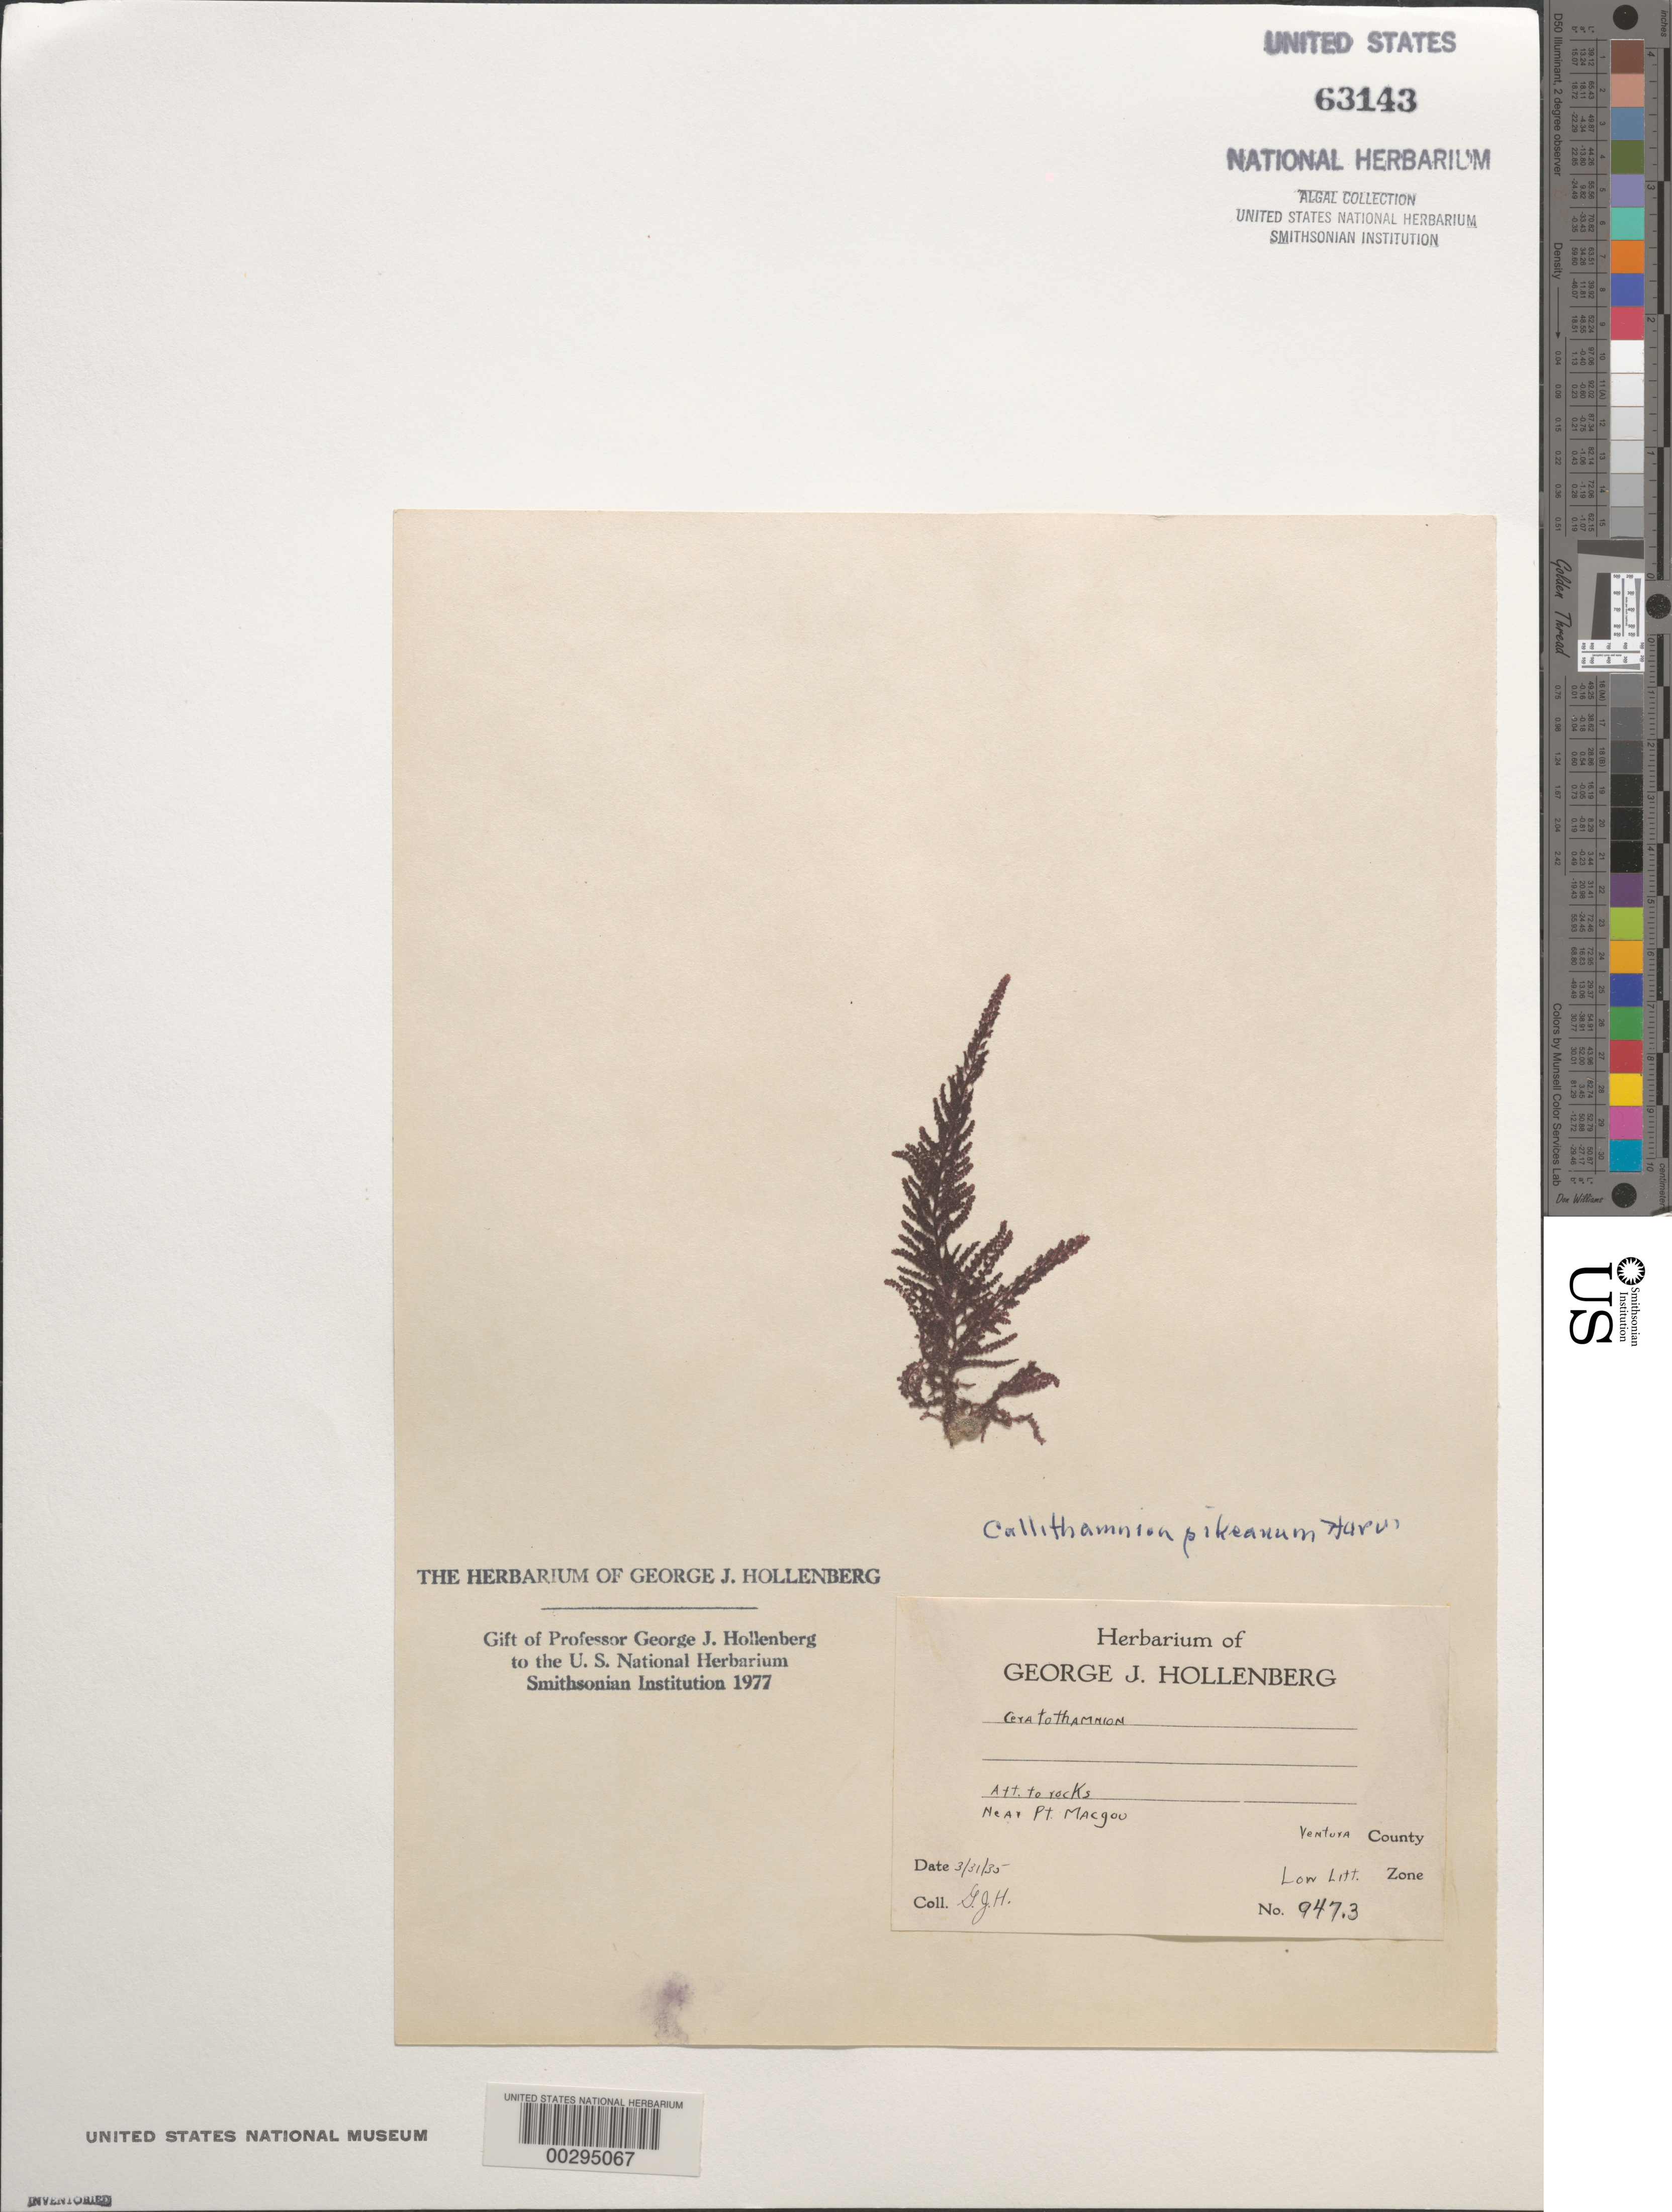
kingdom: Plantae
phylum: Rhodophyta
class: Florideophyceae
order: Ceramiales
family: Callithamniaceae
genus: Callithamnion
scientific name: Callithamnion pikeanum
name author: Harv.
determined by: Hollenberg, George J.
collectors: G. Hollenberg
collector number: GJH 947.3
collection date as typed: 31 Mar 1935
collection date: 1935-03-31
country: United States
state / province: California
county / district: Ventura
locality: Near Point Mugu (Pt. Macgou)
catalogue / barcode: US 63143